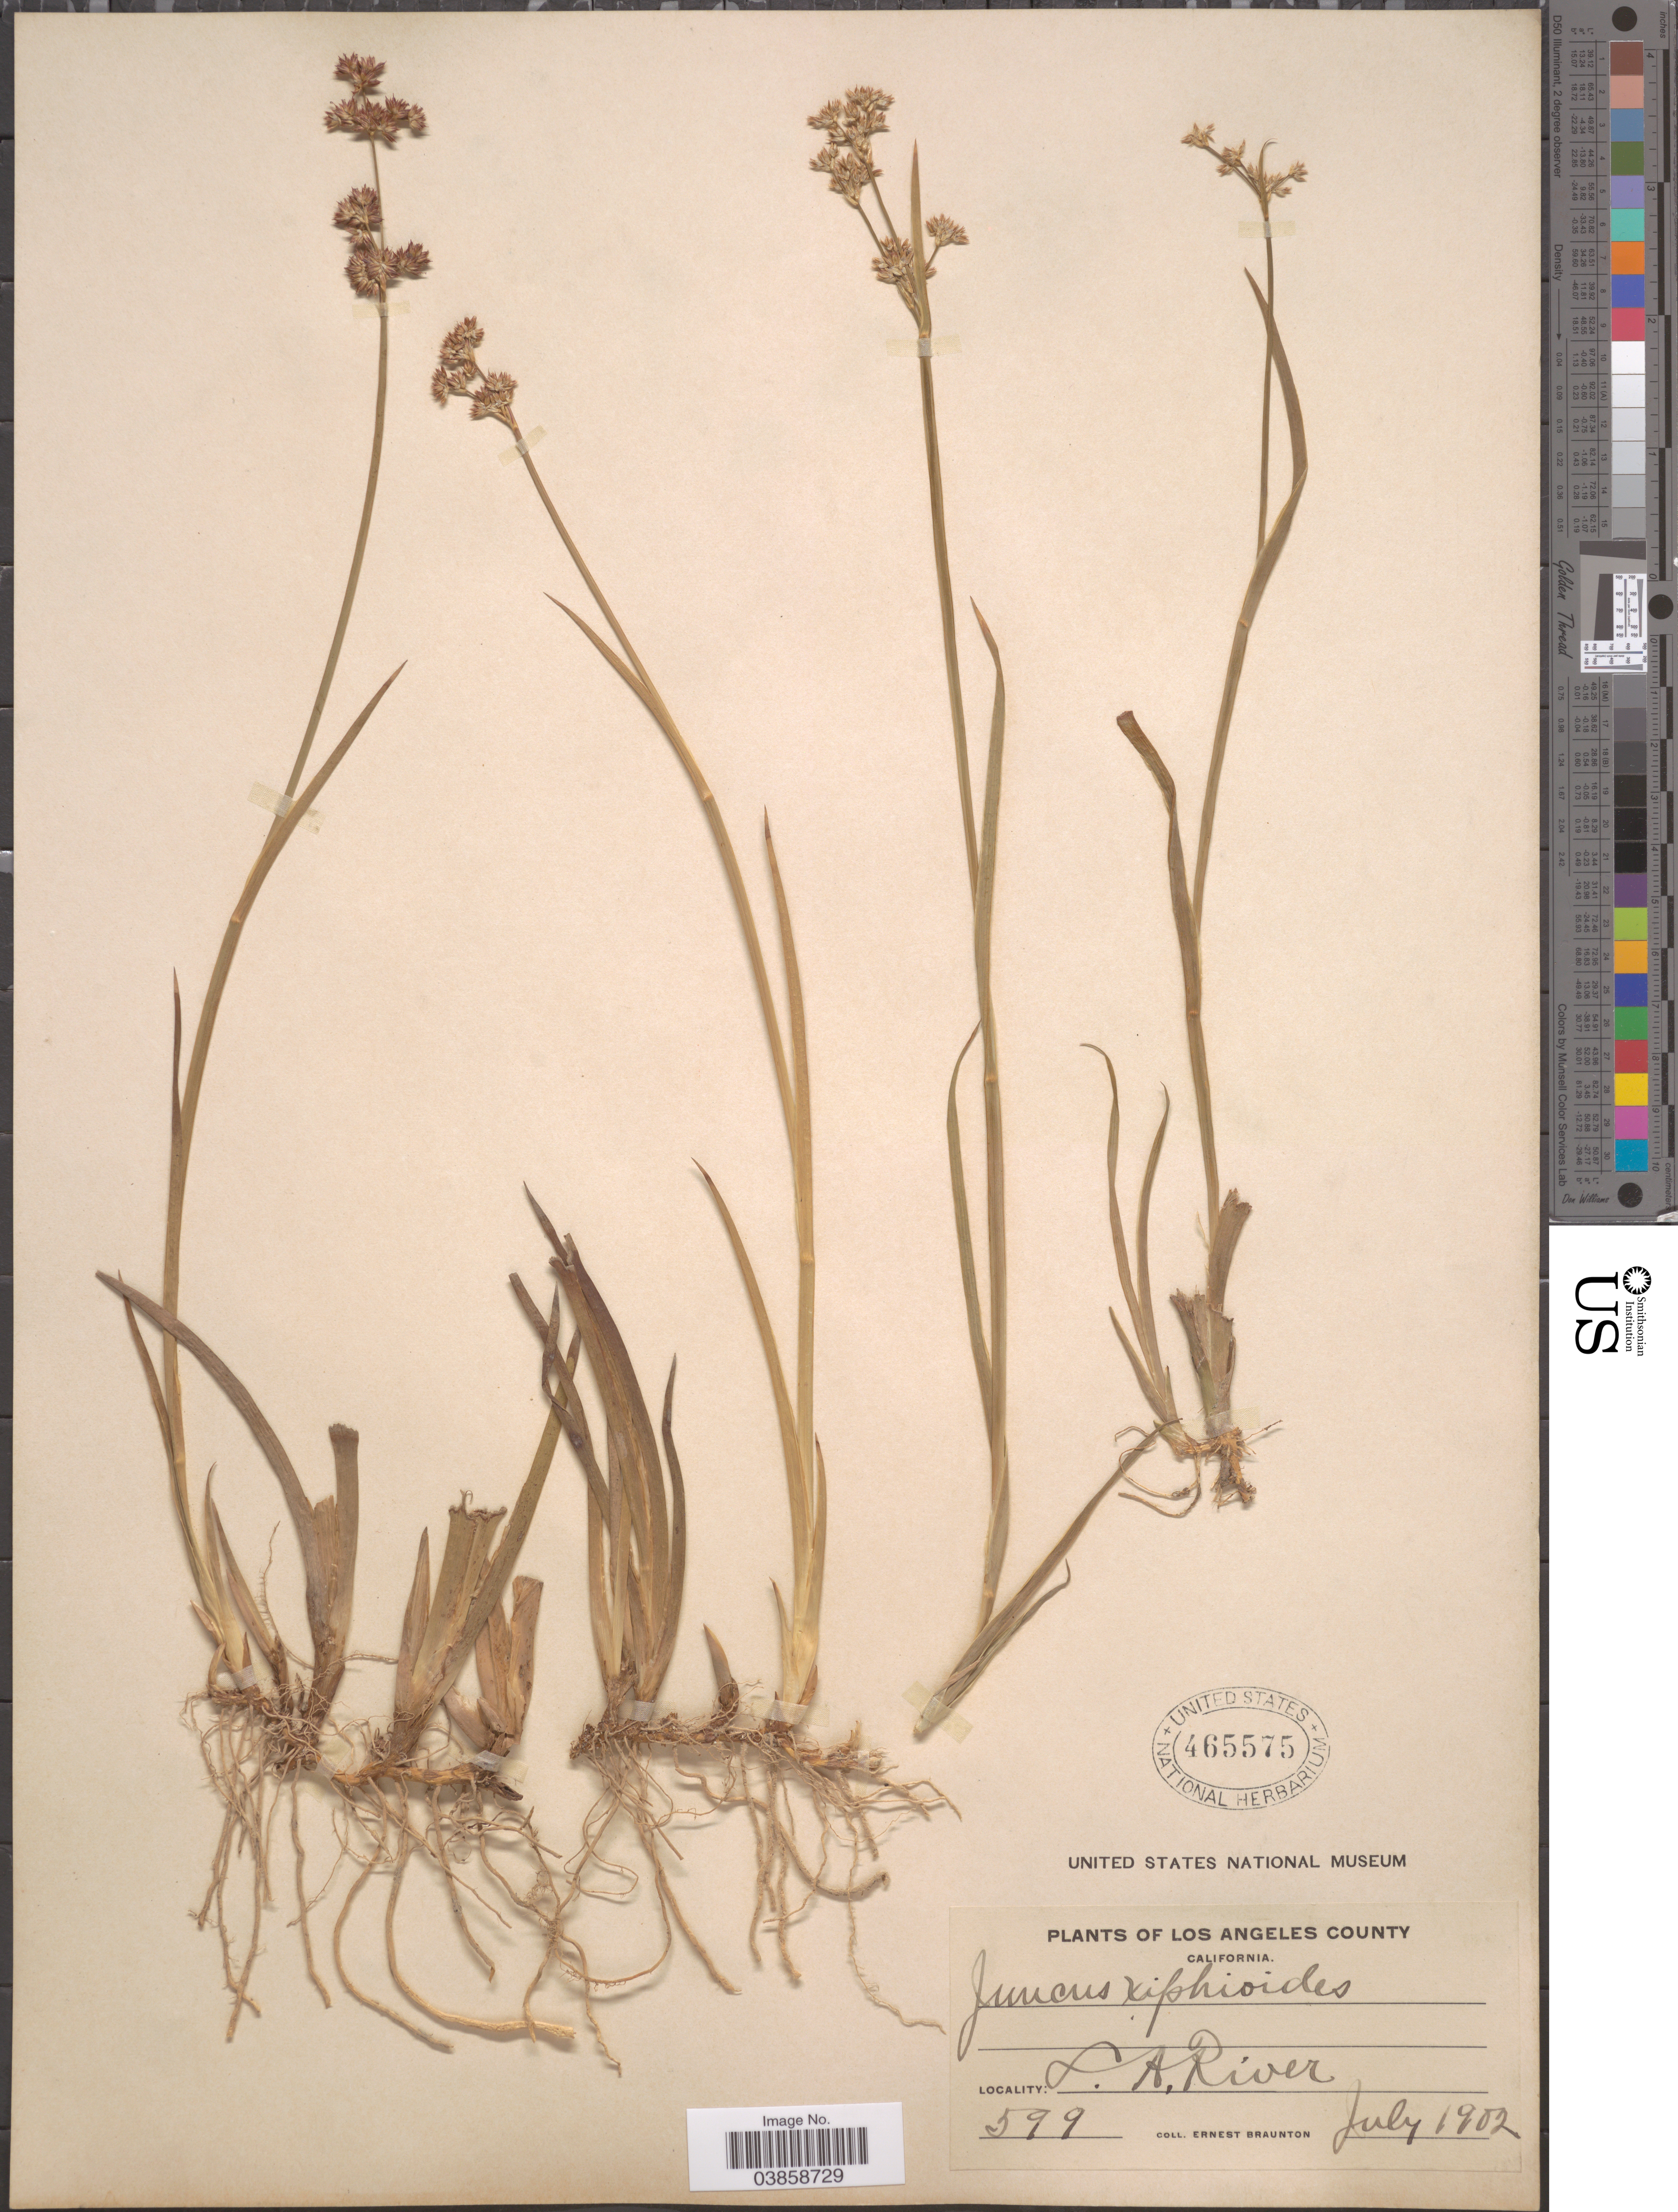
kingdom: Plantae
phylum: Tracheophyta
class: Liliopsida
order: Poales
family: Juncaceae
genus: Juncus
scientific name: Juncus xiphioides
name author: E. Mey.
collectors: E. Braunton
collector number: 599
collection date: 1902-07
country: United States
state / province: California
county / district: Los Angeles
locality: Los Angeles. L. A. River.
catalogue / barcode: US 465575